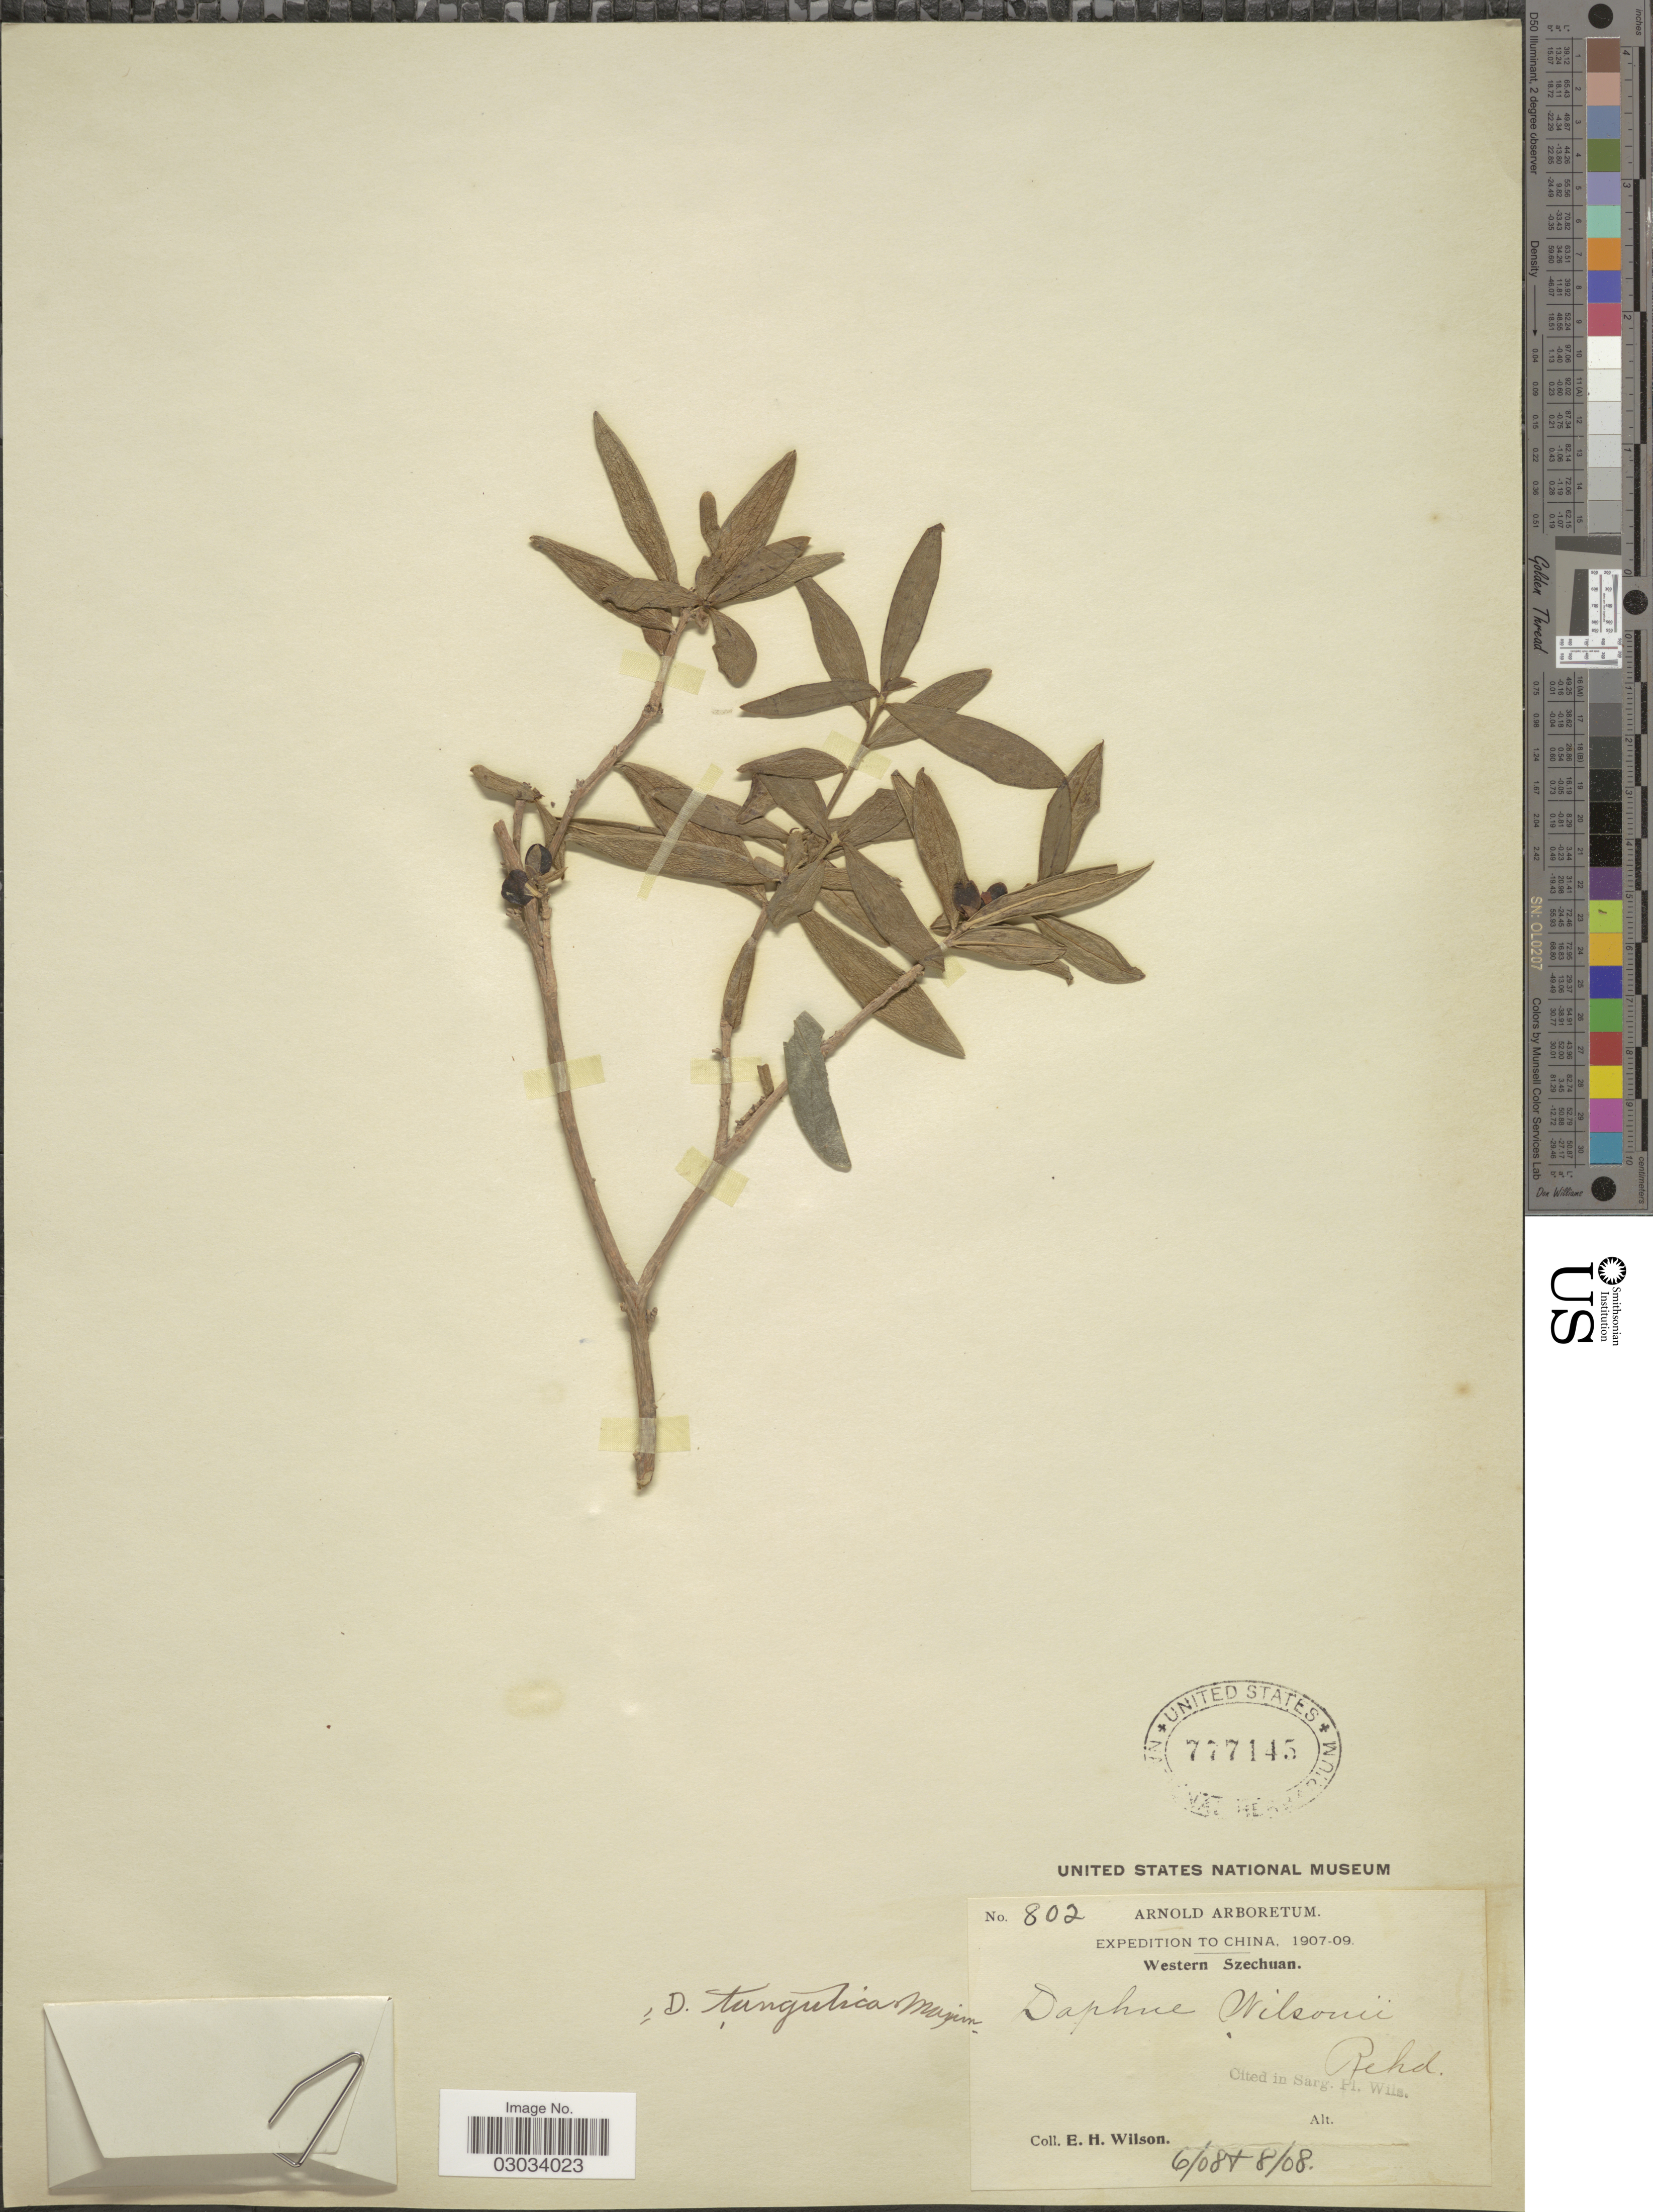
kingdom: Plantae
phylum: Tracheophyta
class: Magnoliopsida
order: Malvales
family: Thymelaeaceae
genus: Daphne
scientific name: Daphne tangutica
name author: Maxim.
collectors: E. Wilson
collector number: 802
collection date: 1908-06/1908-08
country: China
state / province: Sichuan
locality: Western Szechuan.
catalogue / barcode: US 777145